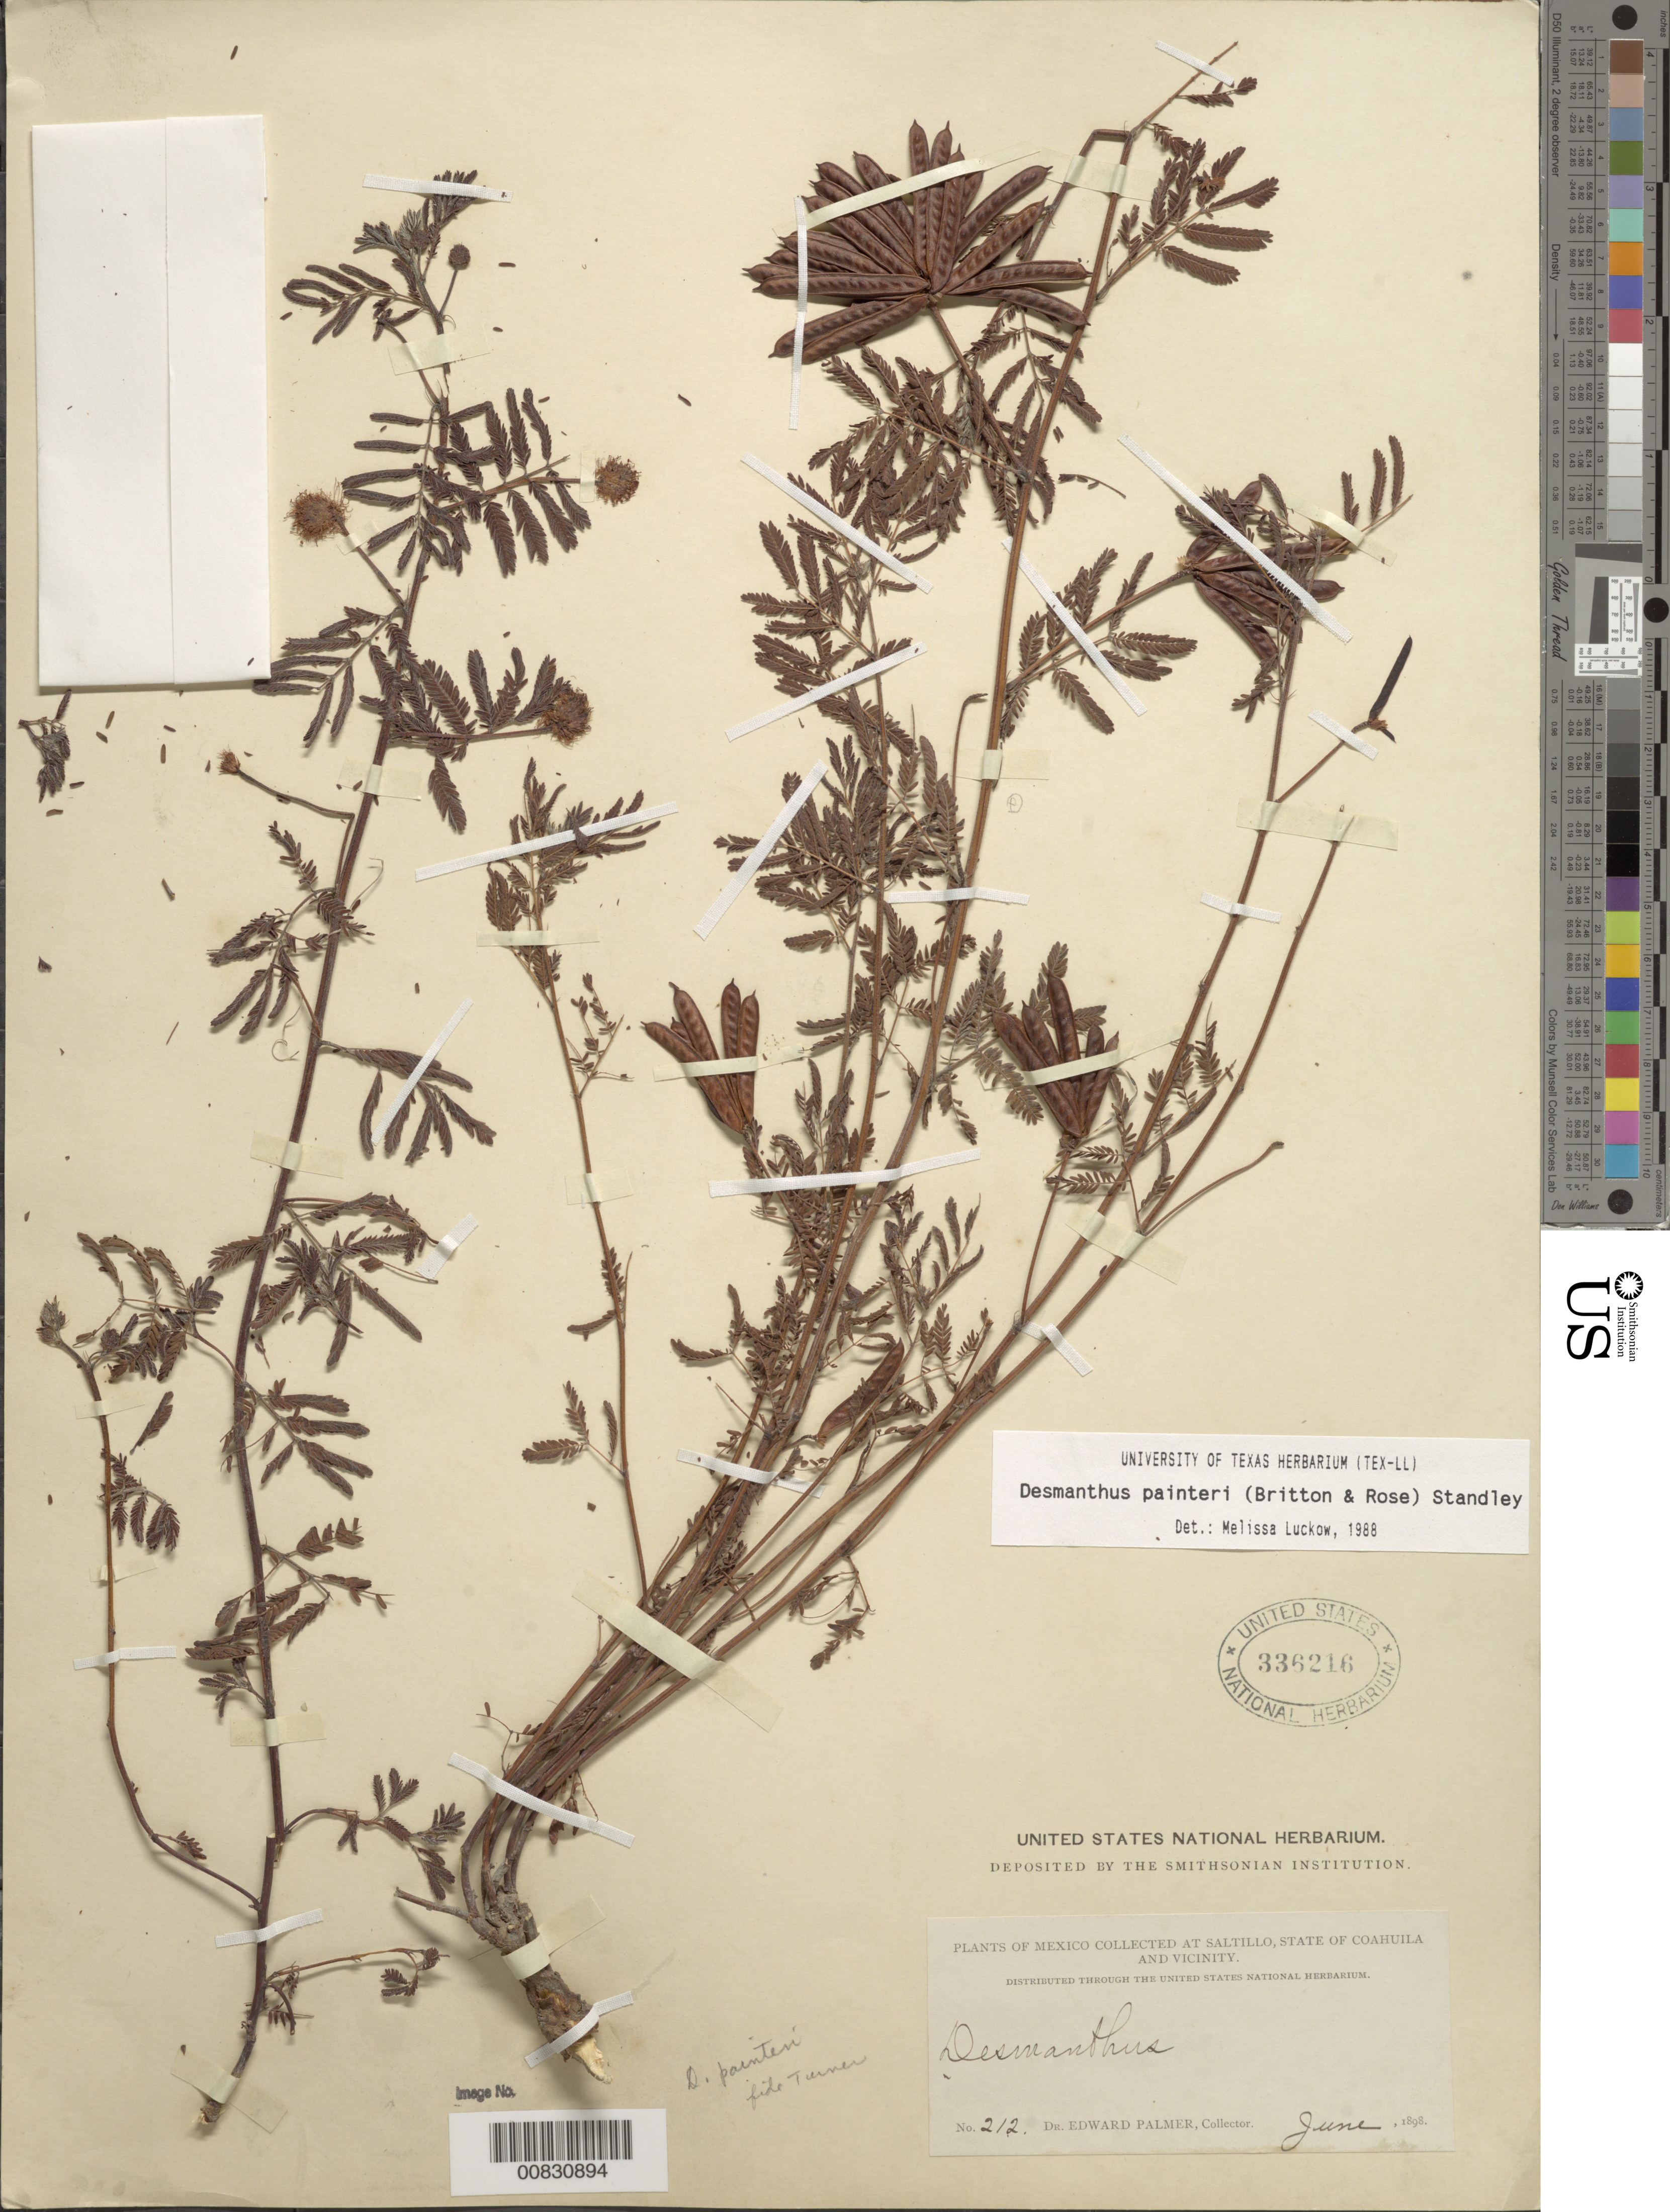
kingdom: Plantae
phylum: Tracheophyta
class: Magnoliopsida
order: Fabales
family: Fabaceae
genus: Desmanthus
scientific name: Desmanthus painteri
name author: (Britton) Standl.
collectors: E. Palmer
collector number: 212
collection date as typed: Jun 1898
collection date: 1898-06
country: Mexico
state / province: Coahuila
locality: Saltillo, Coahuila and vicinity.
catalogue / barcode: US 336216